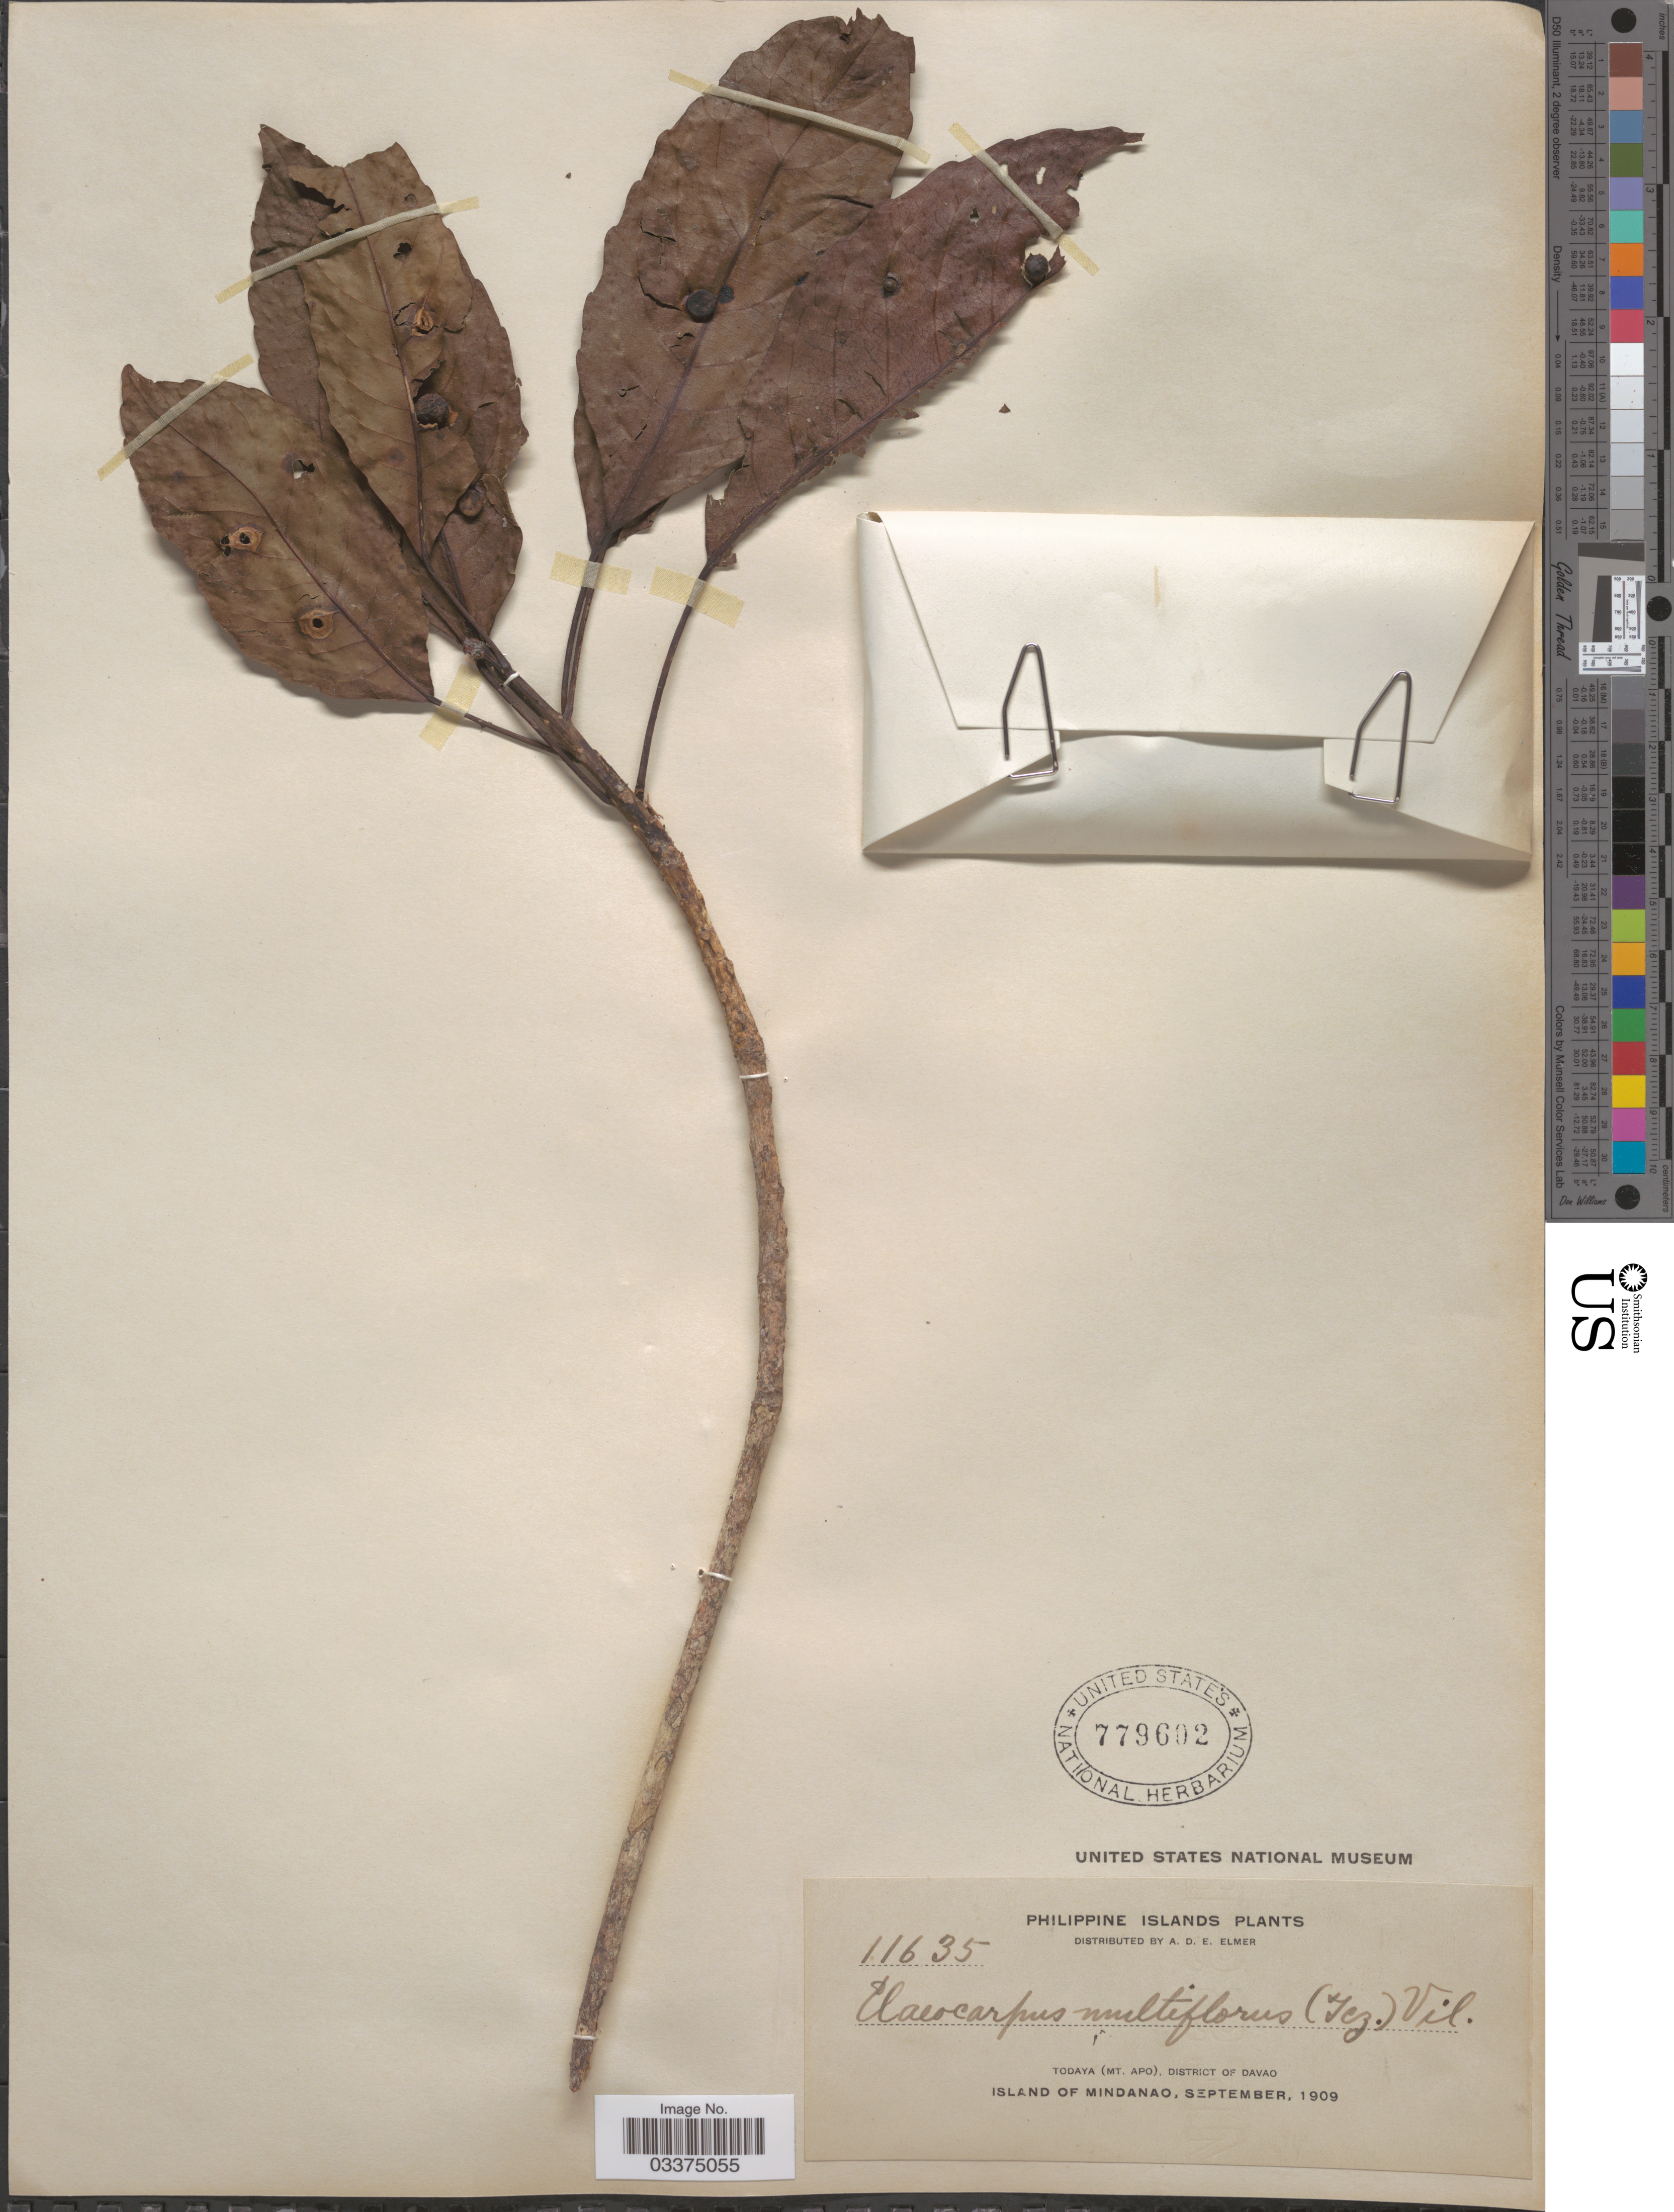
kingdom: Plantae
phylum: Tracheophyta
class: Magnoliopsida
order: Oxalidales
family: Elaeocarpaceae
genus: Elaeocarpus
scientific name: Elaeocarpus multiflorus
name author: (Turcz.) Fern.-Vill.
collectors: A. D. E. Elmer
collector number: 11635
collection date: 1909-09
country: Philippines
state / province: Davao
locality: Todaya (Mt. Apo), District of Davao. Island of Mindanao.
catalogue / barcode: US 779602